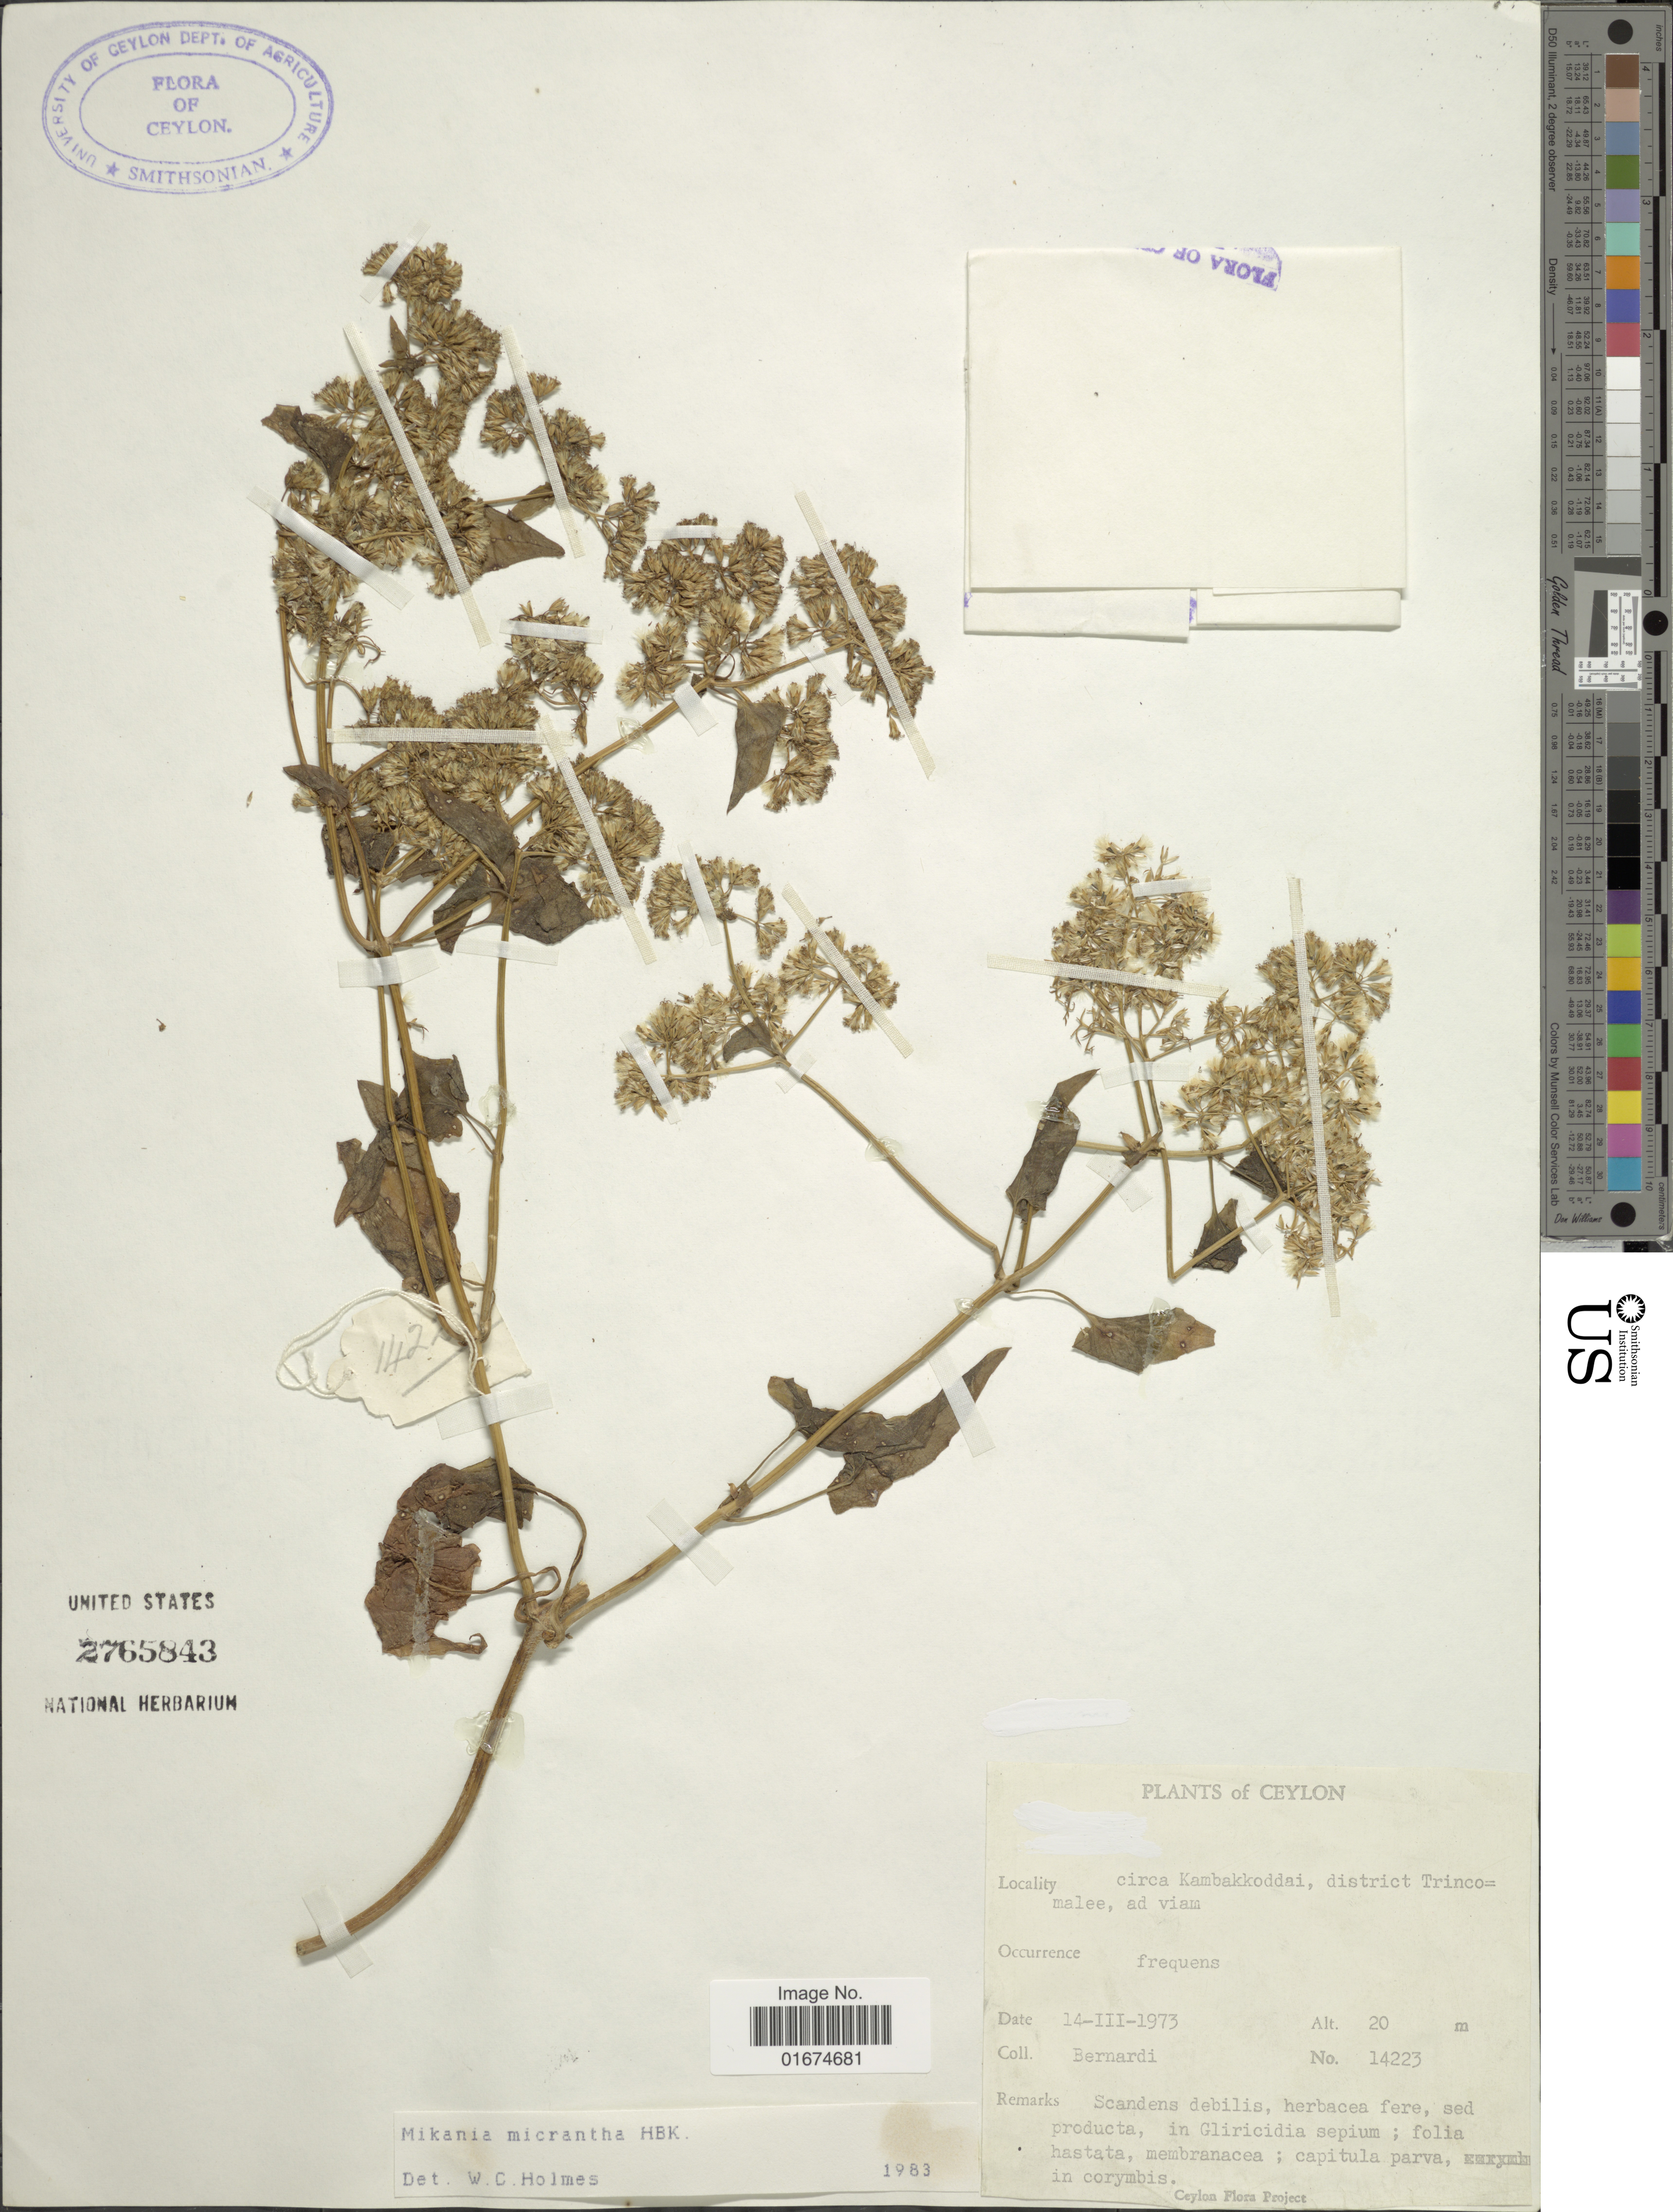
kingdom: Plantae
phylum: Tracheophyta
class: Magnoliopsida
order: Asterales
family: Asteraceae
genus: Mikania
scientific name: Mikania micrantha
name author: Kunth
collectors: Bernardi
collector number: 14223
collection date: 1973-03-14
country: Sri Lanka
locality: Ceylon, circa Kambakkoddai, district Trincomalee, ad viam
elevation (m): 20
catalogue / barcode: US 2765843